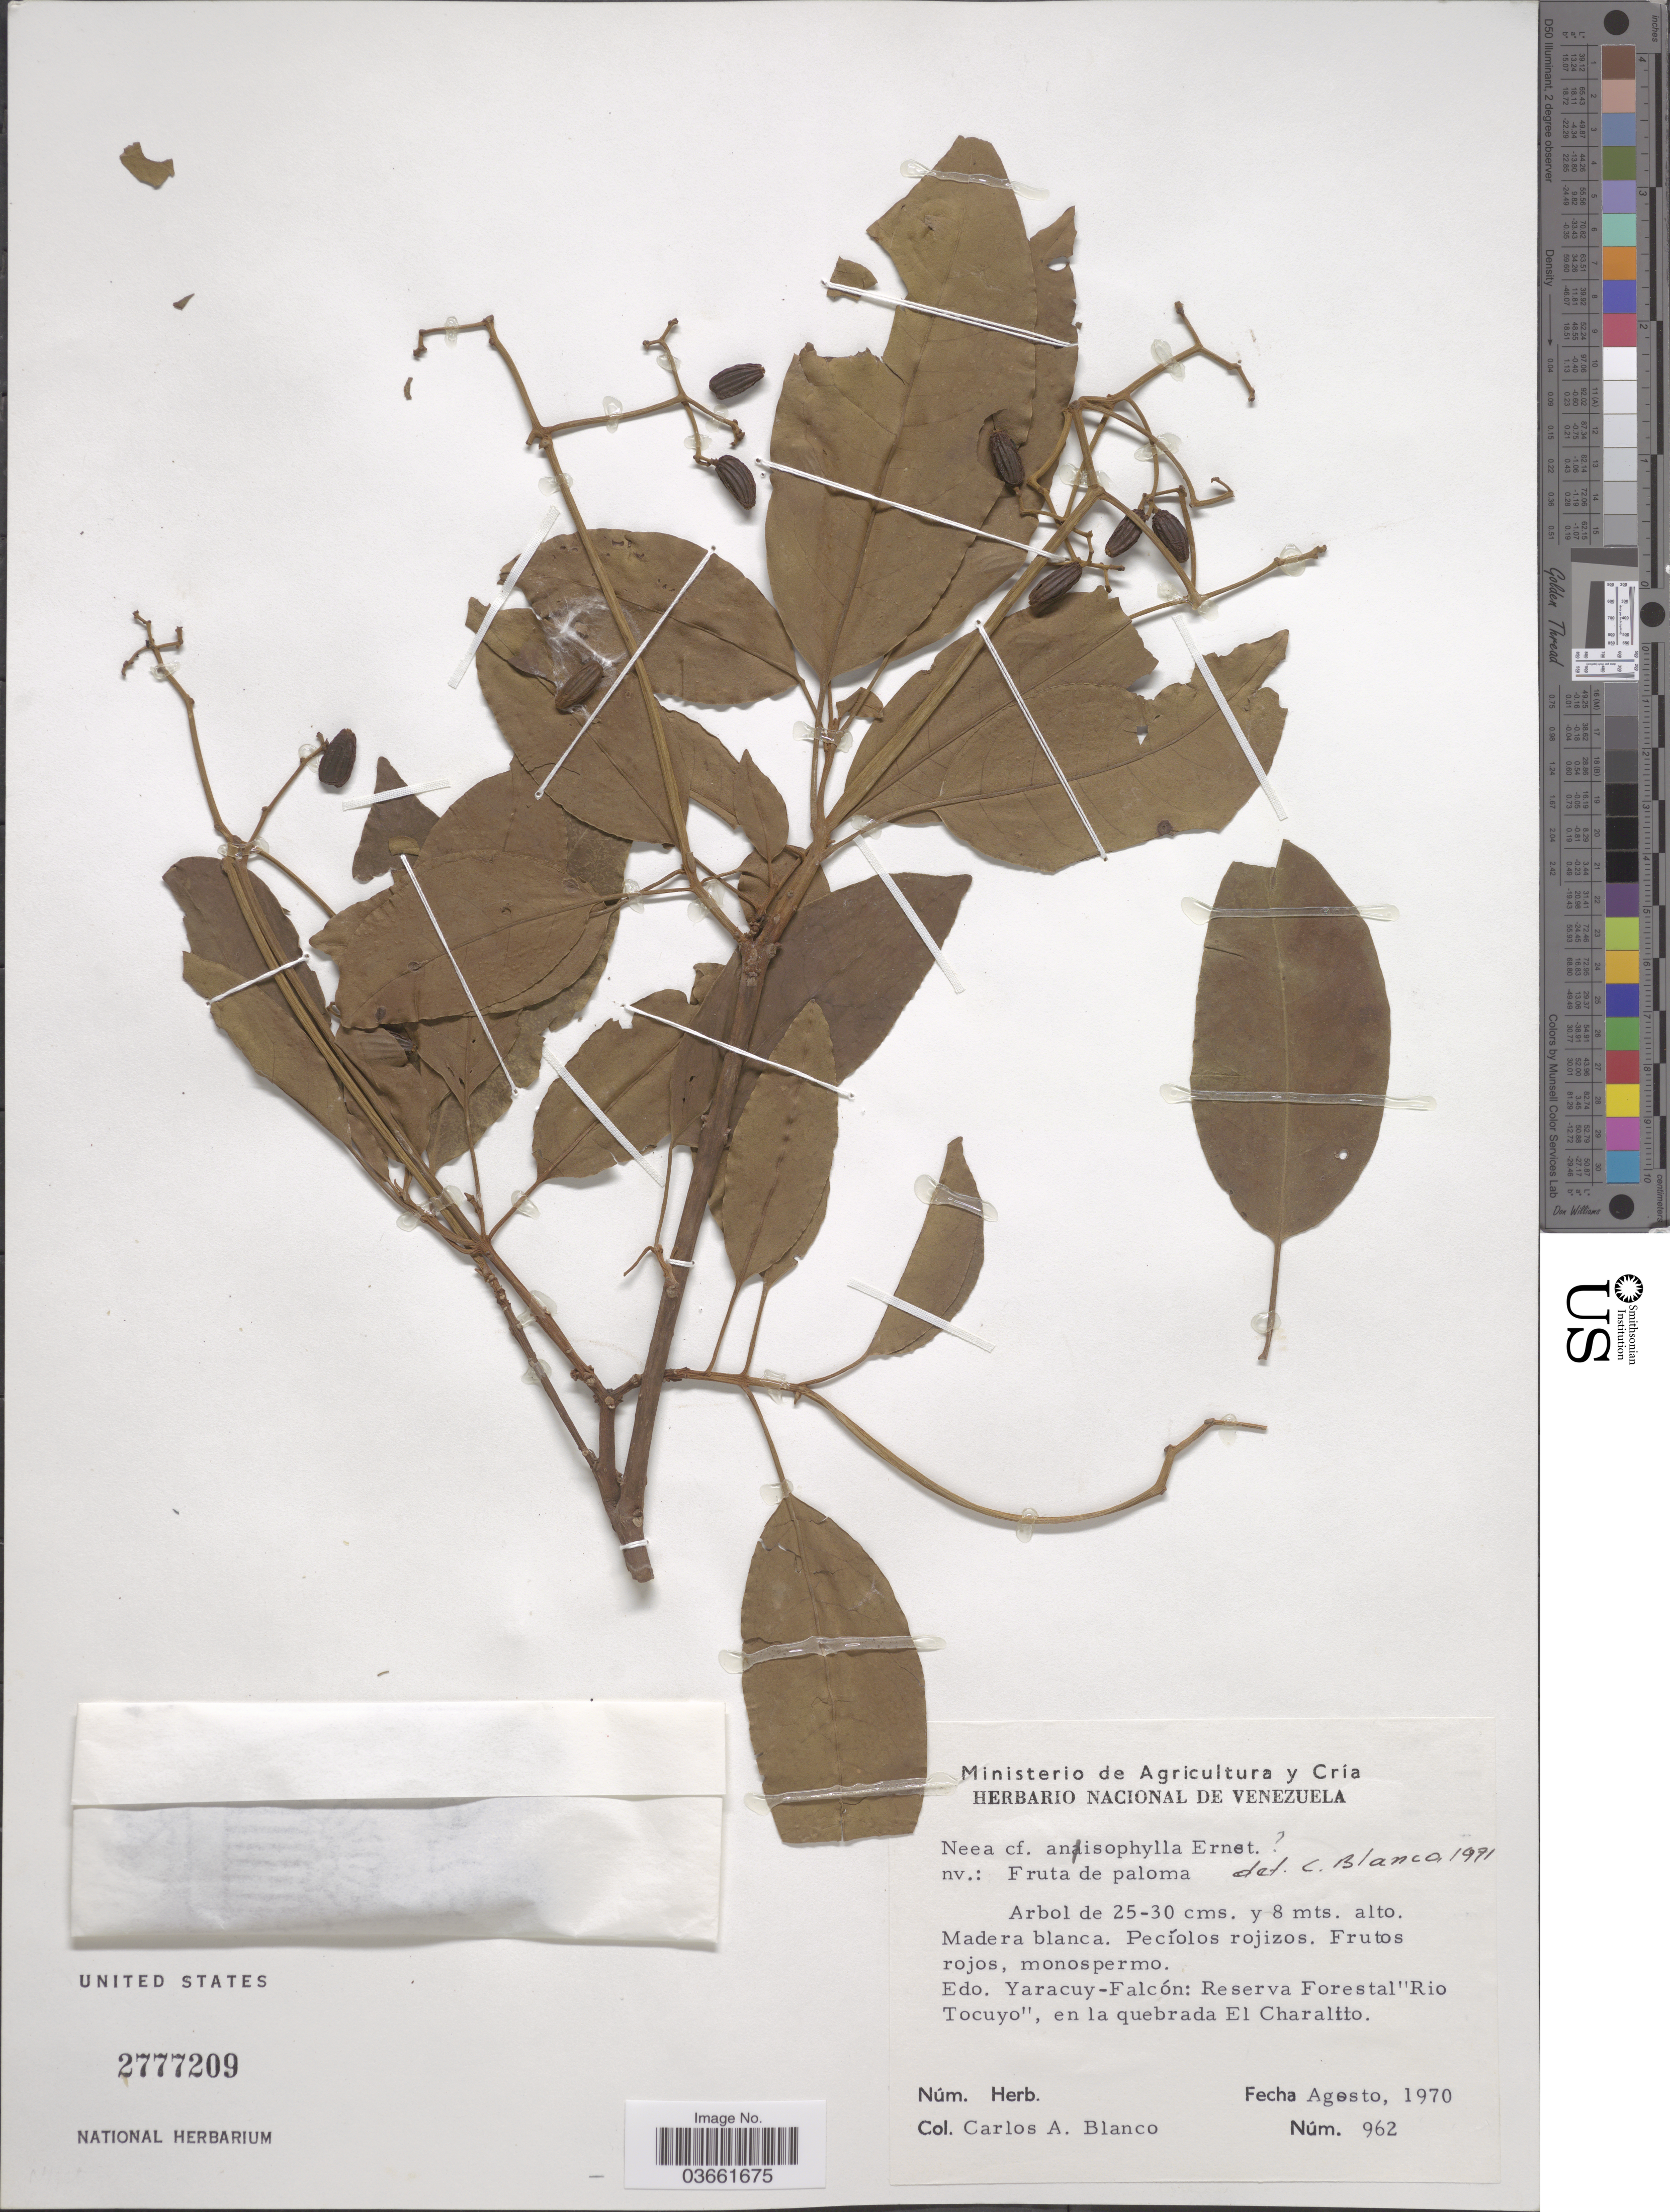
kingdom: Plantae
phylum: Tracheophyta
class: Magnoliopsida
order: Caryophyllales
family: Nyctaginaceae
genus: Neea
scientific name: Neea anisophylla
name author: Ernst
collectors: C. A. Blanco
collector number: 962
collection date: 1970-08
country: Venezuela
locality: Edo. Yaracuy-Falcón: Reserva Forestal "Rio Tocuyo", en la quebrada El Charalito.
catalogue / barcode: US 2777209